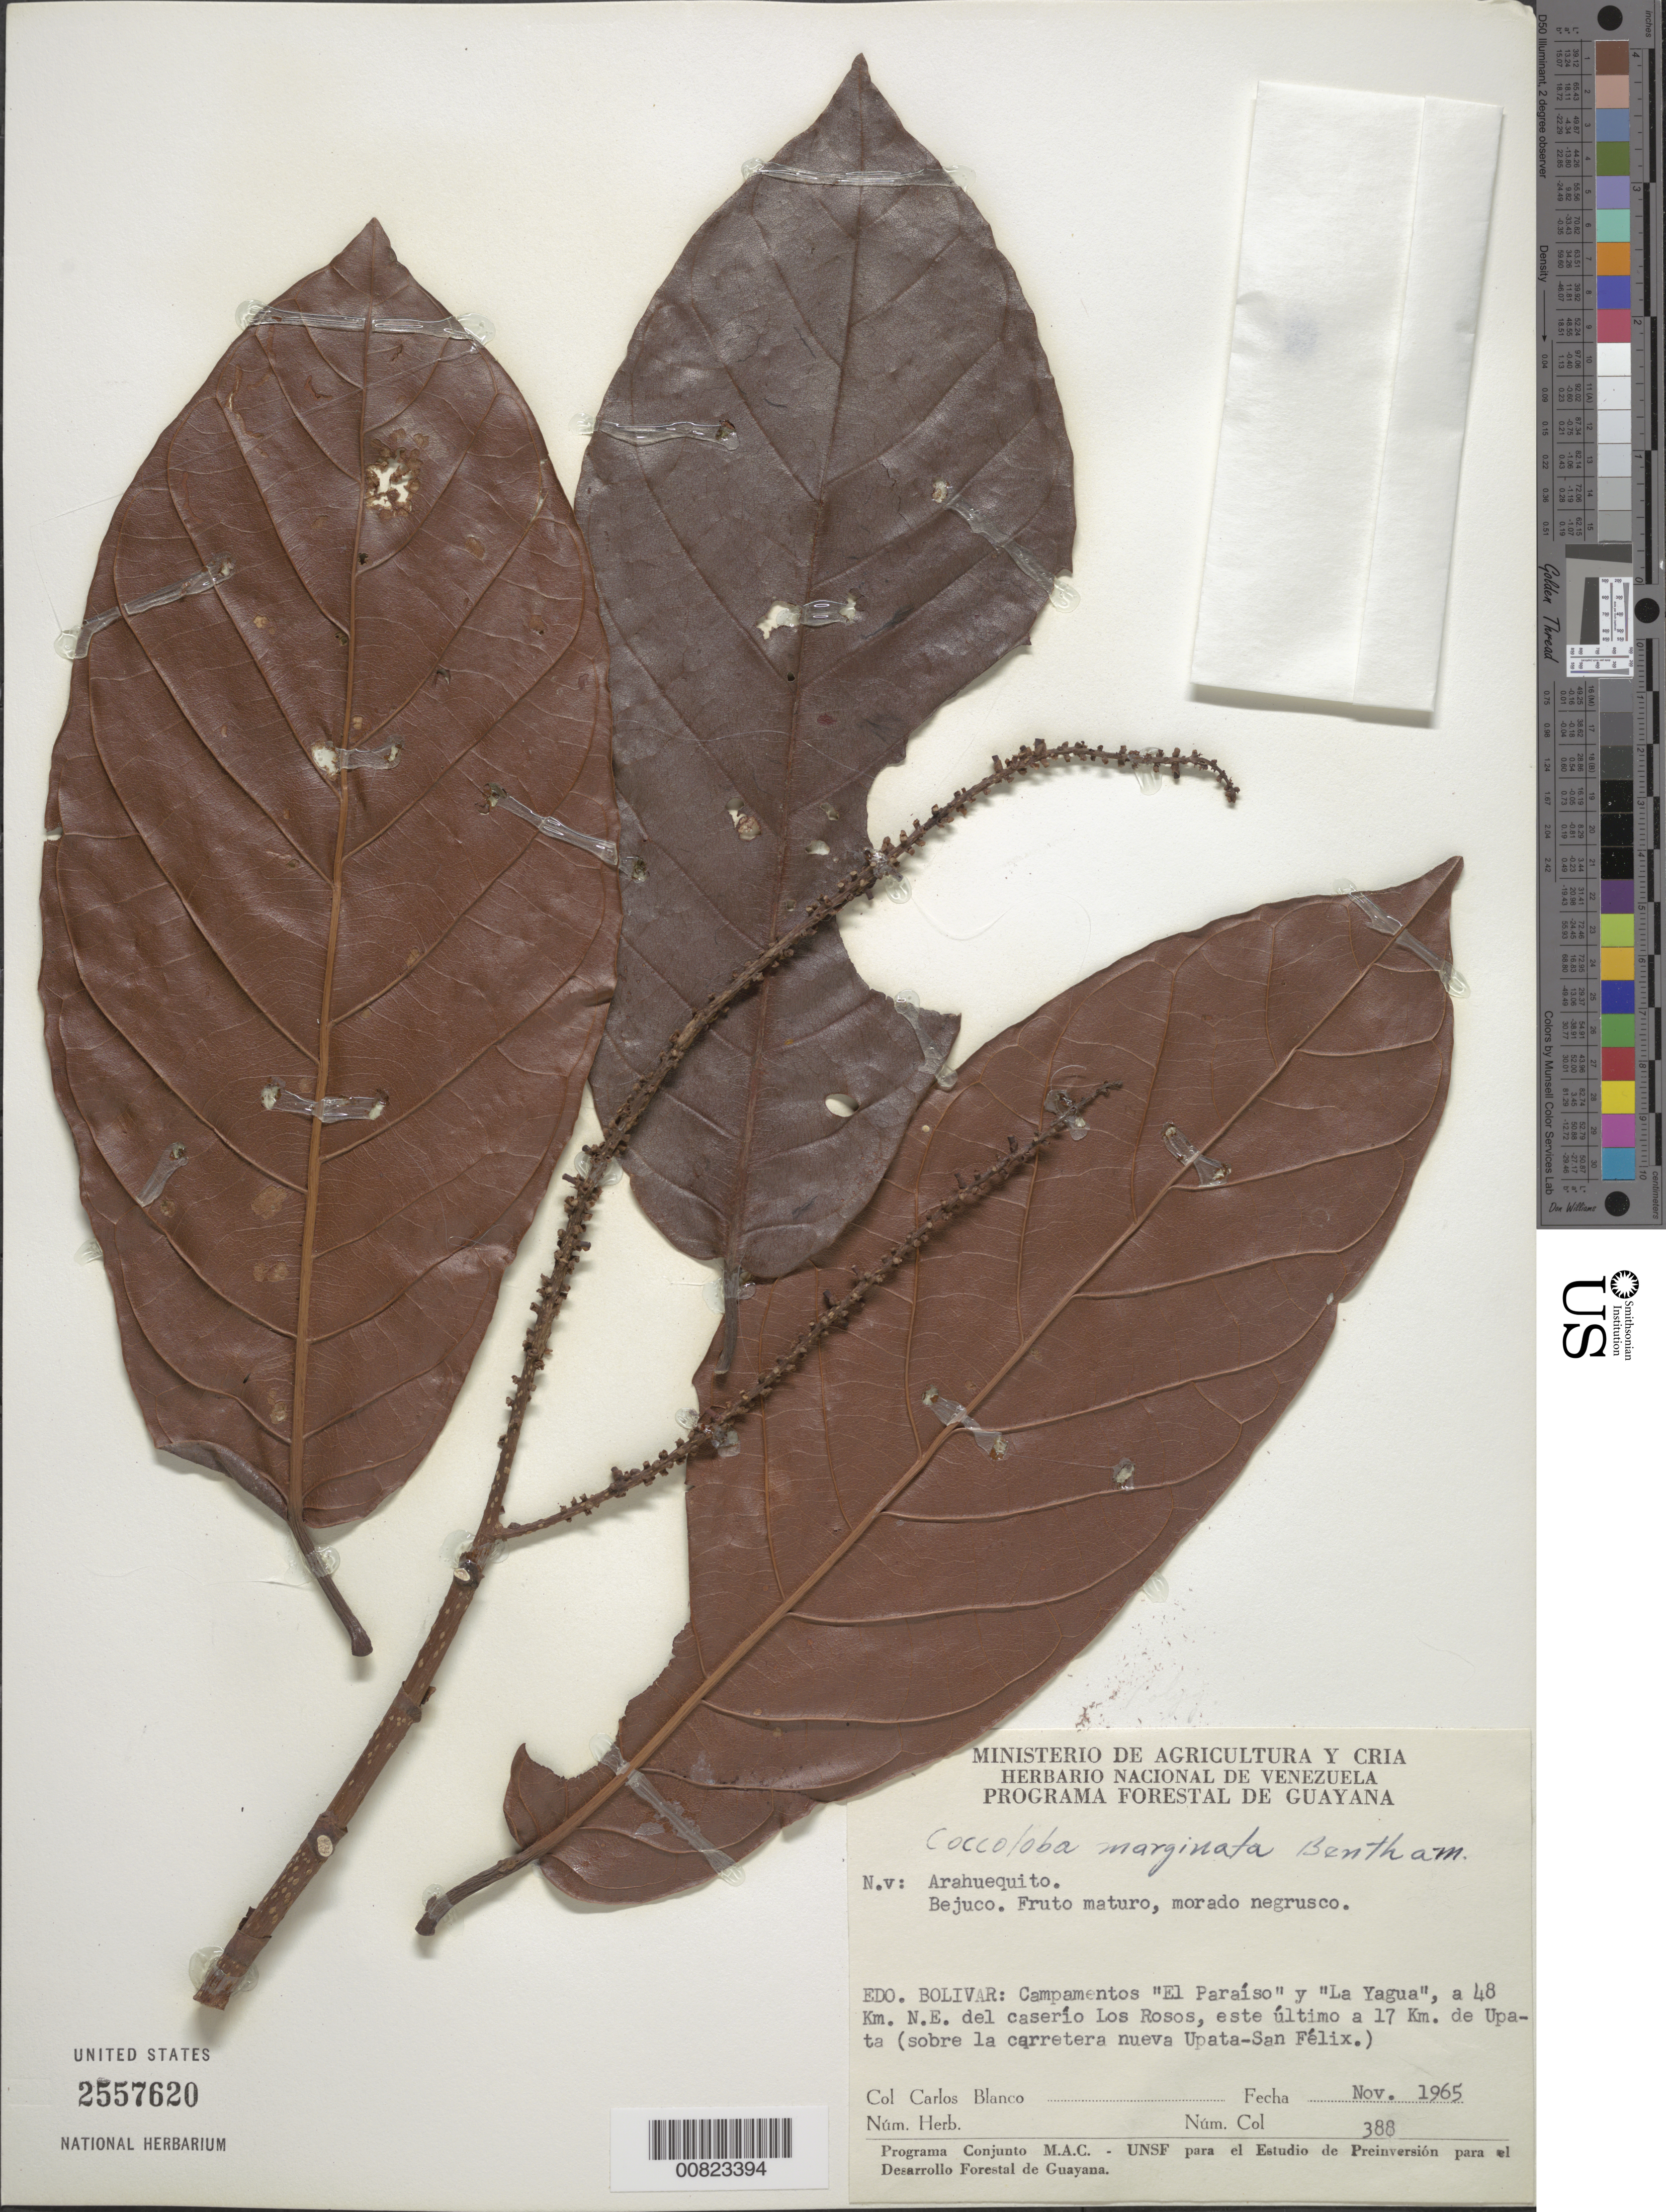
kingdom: Plantae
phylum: Tracheophyta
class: Magnoliopsida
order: Caryophyllales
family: Polygonaceae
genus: Coccoloba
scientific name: Coccoloba marginata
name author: Benth.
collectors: C. A. Blanco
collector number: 388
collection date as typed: Nov-65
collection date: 1965-11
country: Venezuela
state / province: Bolívar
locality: Campamentos "El Paraiso" y "La Yagua", a 48 km NE del caserío Los Rosos, este ultimo a 17 km de Upata (sobre la carretera nueva Upata-San Félix).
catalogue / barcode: US 2557620